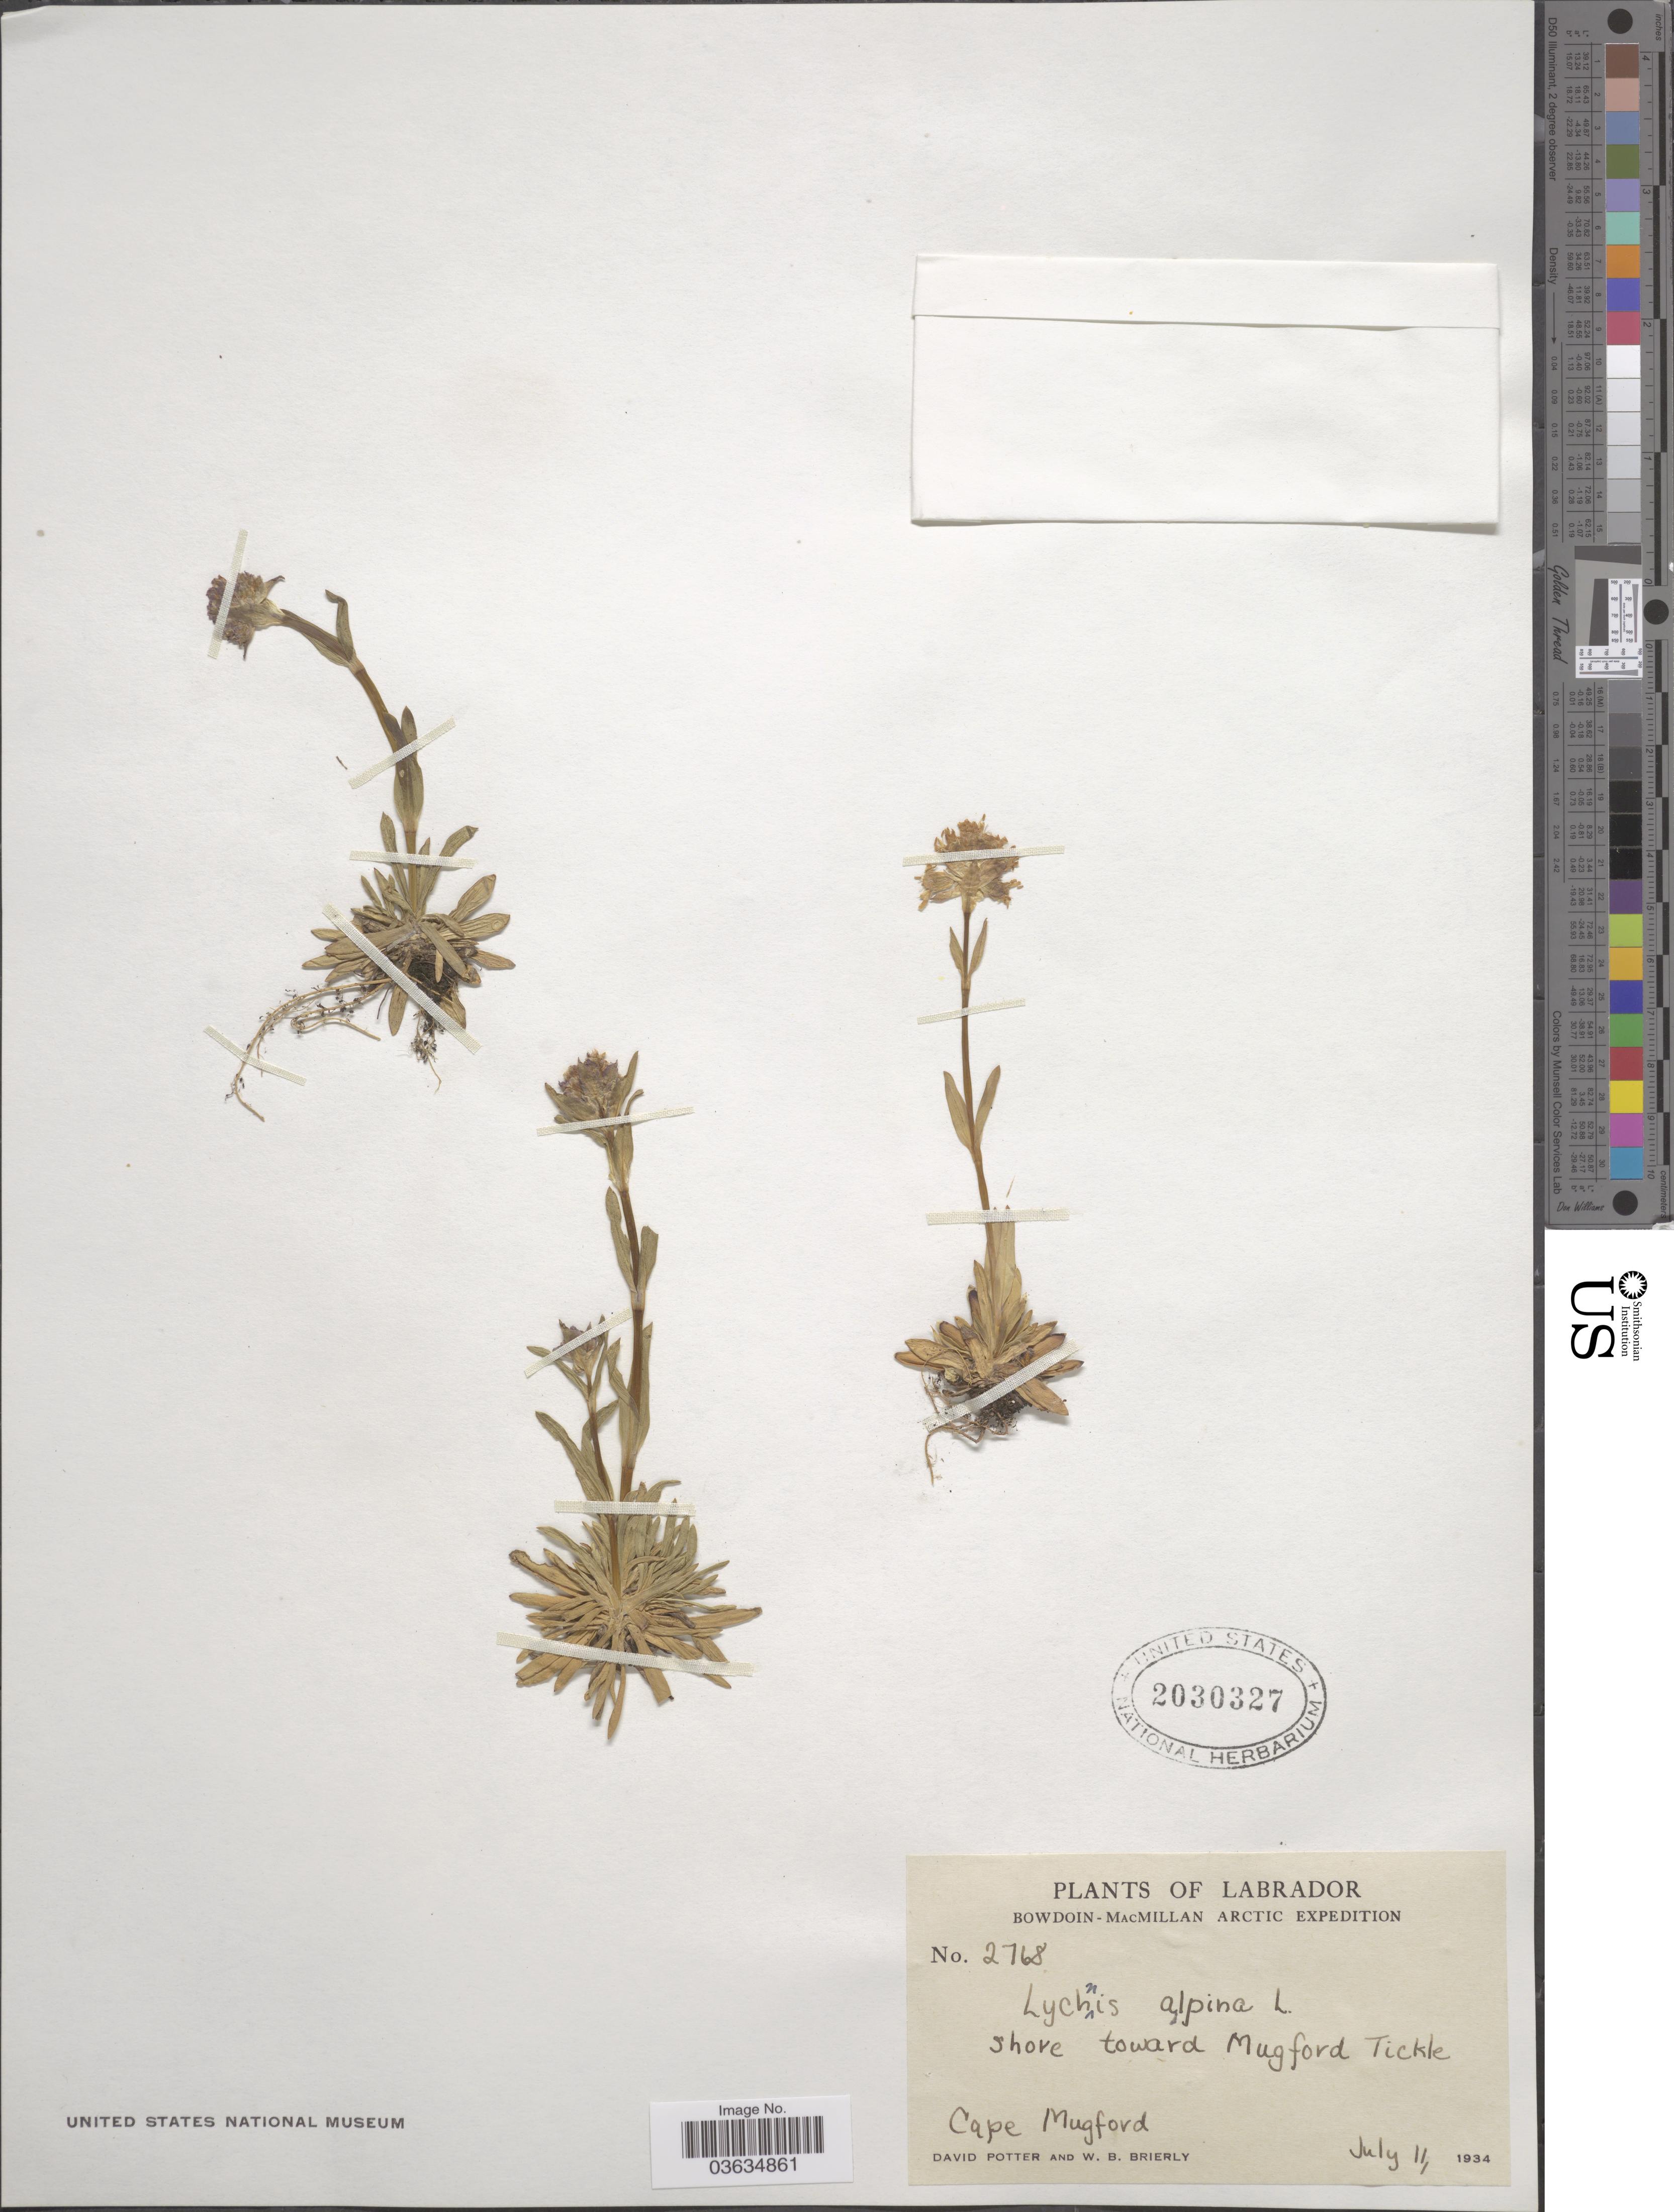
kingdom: Plantae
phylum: Tracheophyta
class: Magnoliopsida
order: Caryophyllales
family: Caryophyllaceae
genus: Viscaria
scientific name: Viscaria alpina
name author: (L.) G. Don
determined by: Strong, Mark T., (BOT), Smithsonian Institution - National Museum of Natural History (UNITED STATES)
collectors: D. Potter & W. Brierly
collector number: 2768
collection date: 1934-07-11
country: Canada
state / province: Newfoundland and Labrador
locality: Labrador. Arctic. Shore toward Mugford Tickle. Cape Mugford.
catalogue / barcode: US 2030327